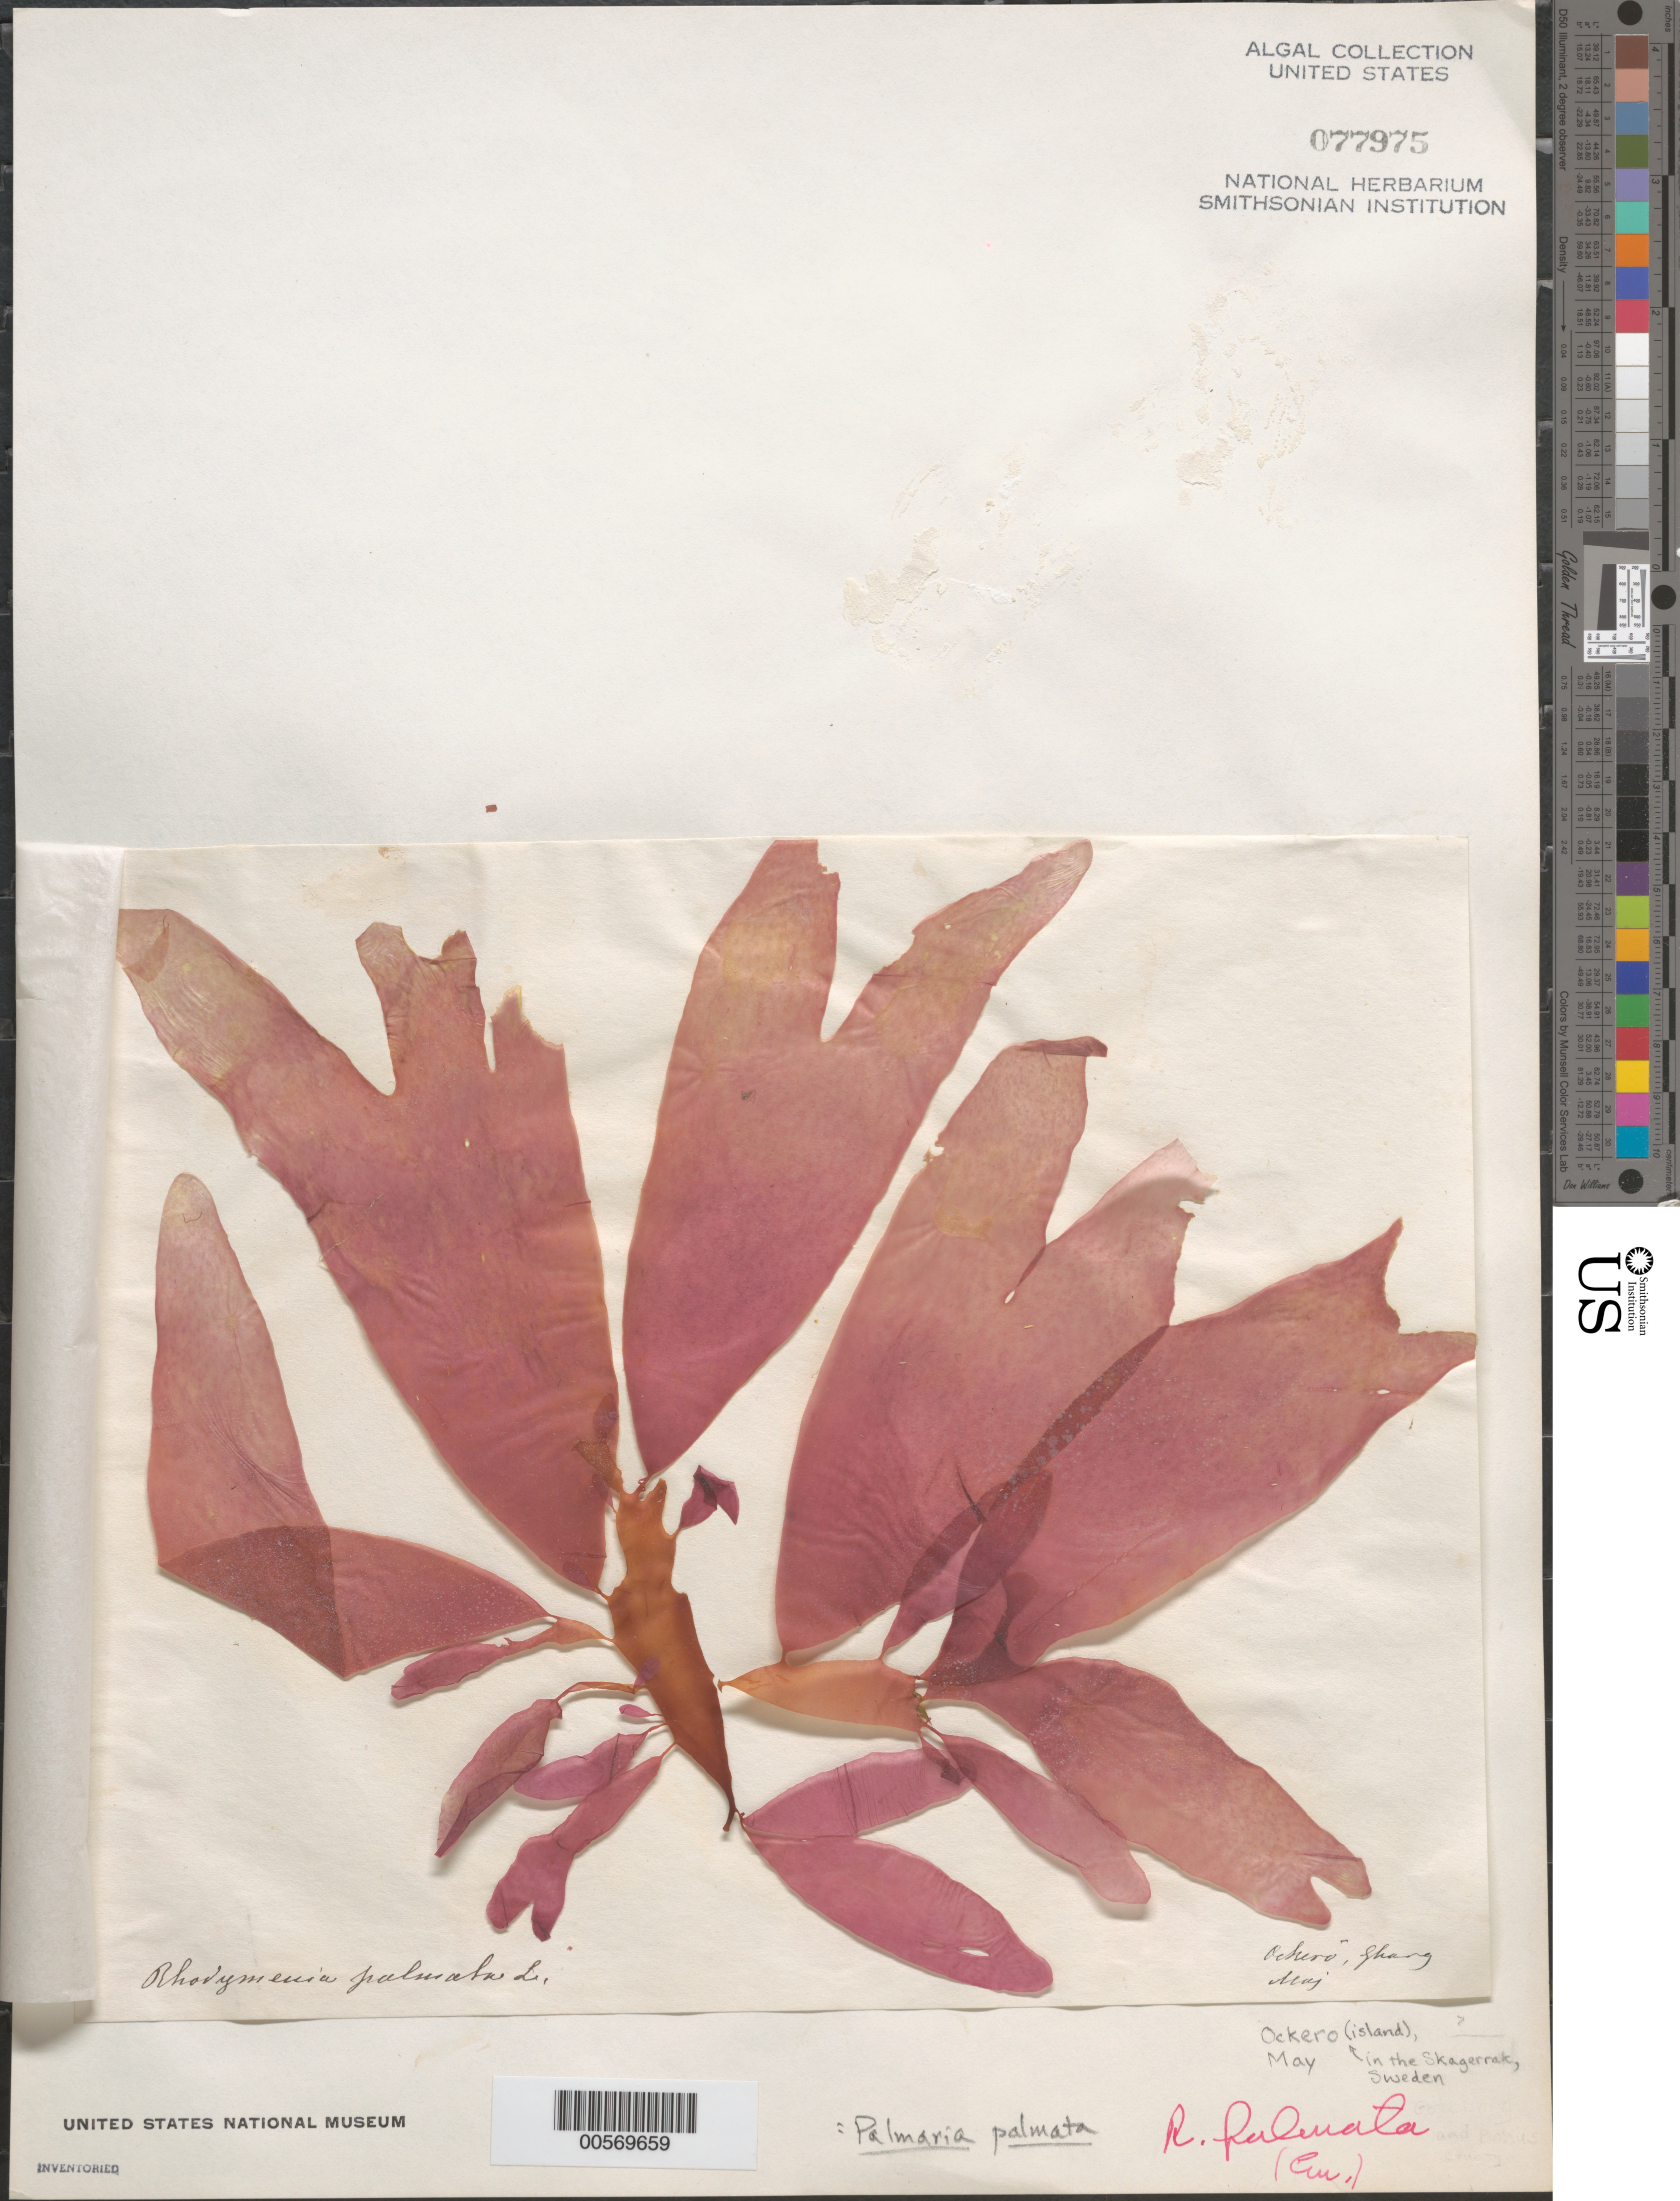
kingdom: Plantae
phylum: Rhodophyta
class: Florideophyceae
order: Palmariales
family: Palmariaceae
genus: Palmaria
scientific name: Palmaria palmata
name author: (L.) F. Weber & D. Mohr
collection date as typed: May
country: Sweden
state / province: Västra Götaland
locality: Ockero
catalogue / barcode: US 77975